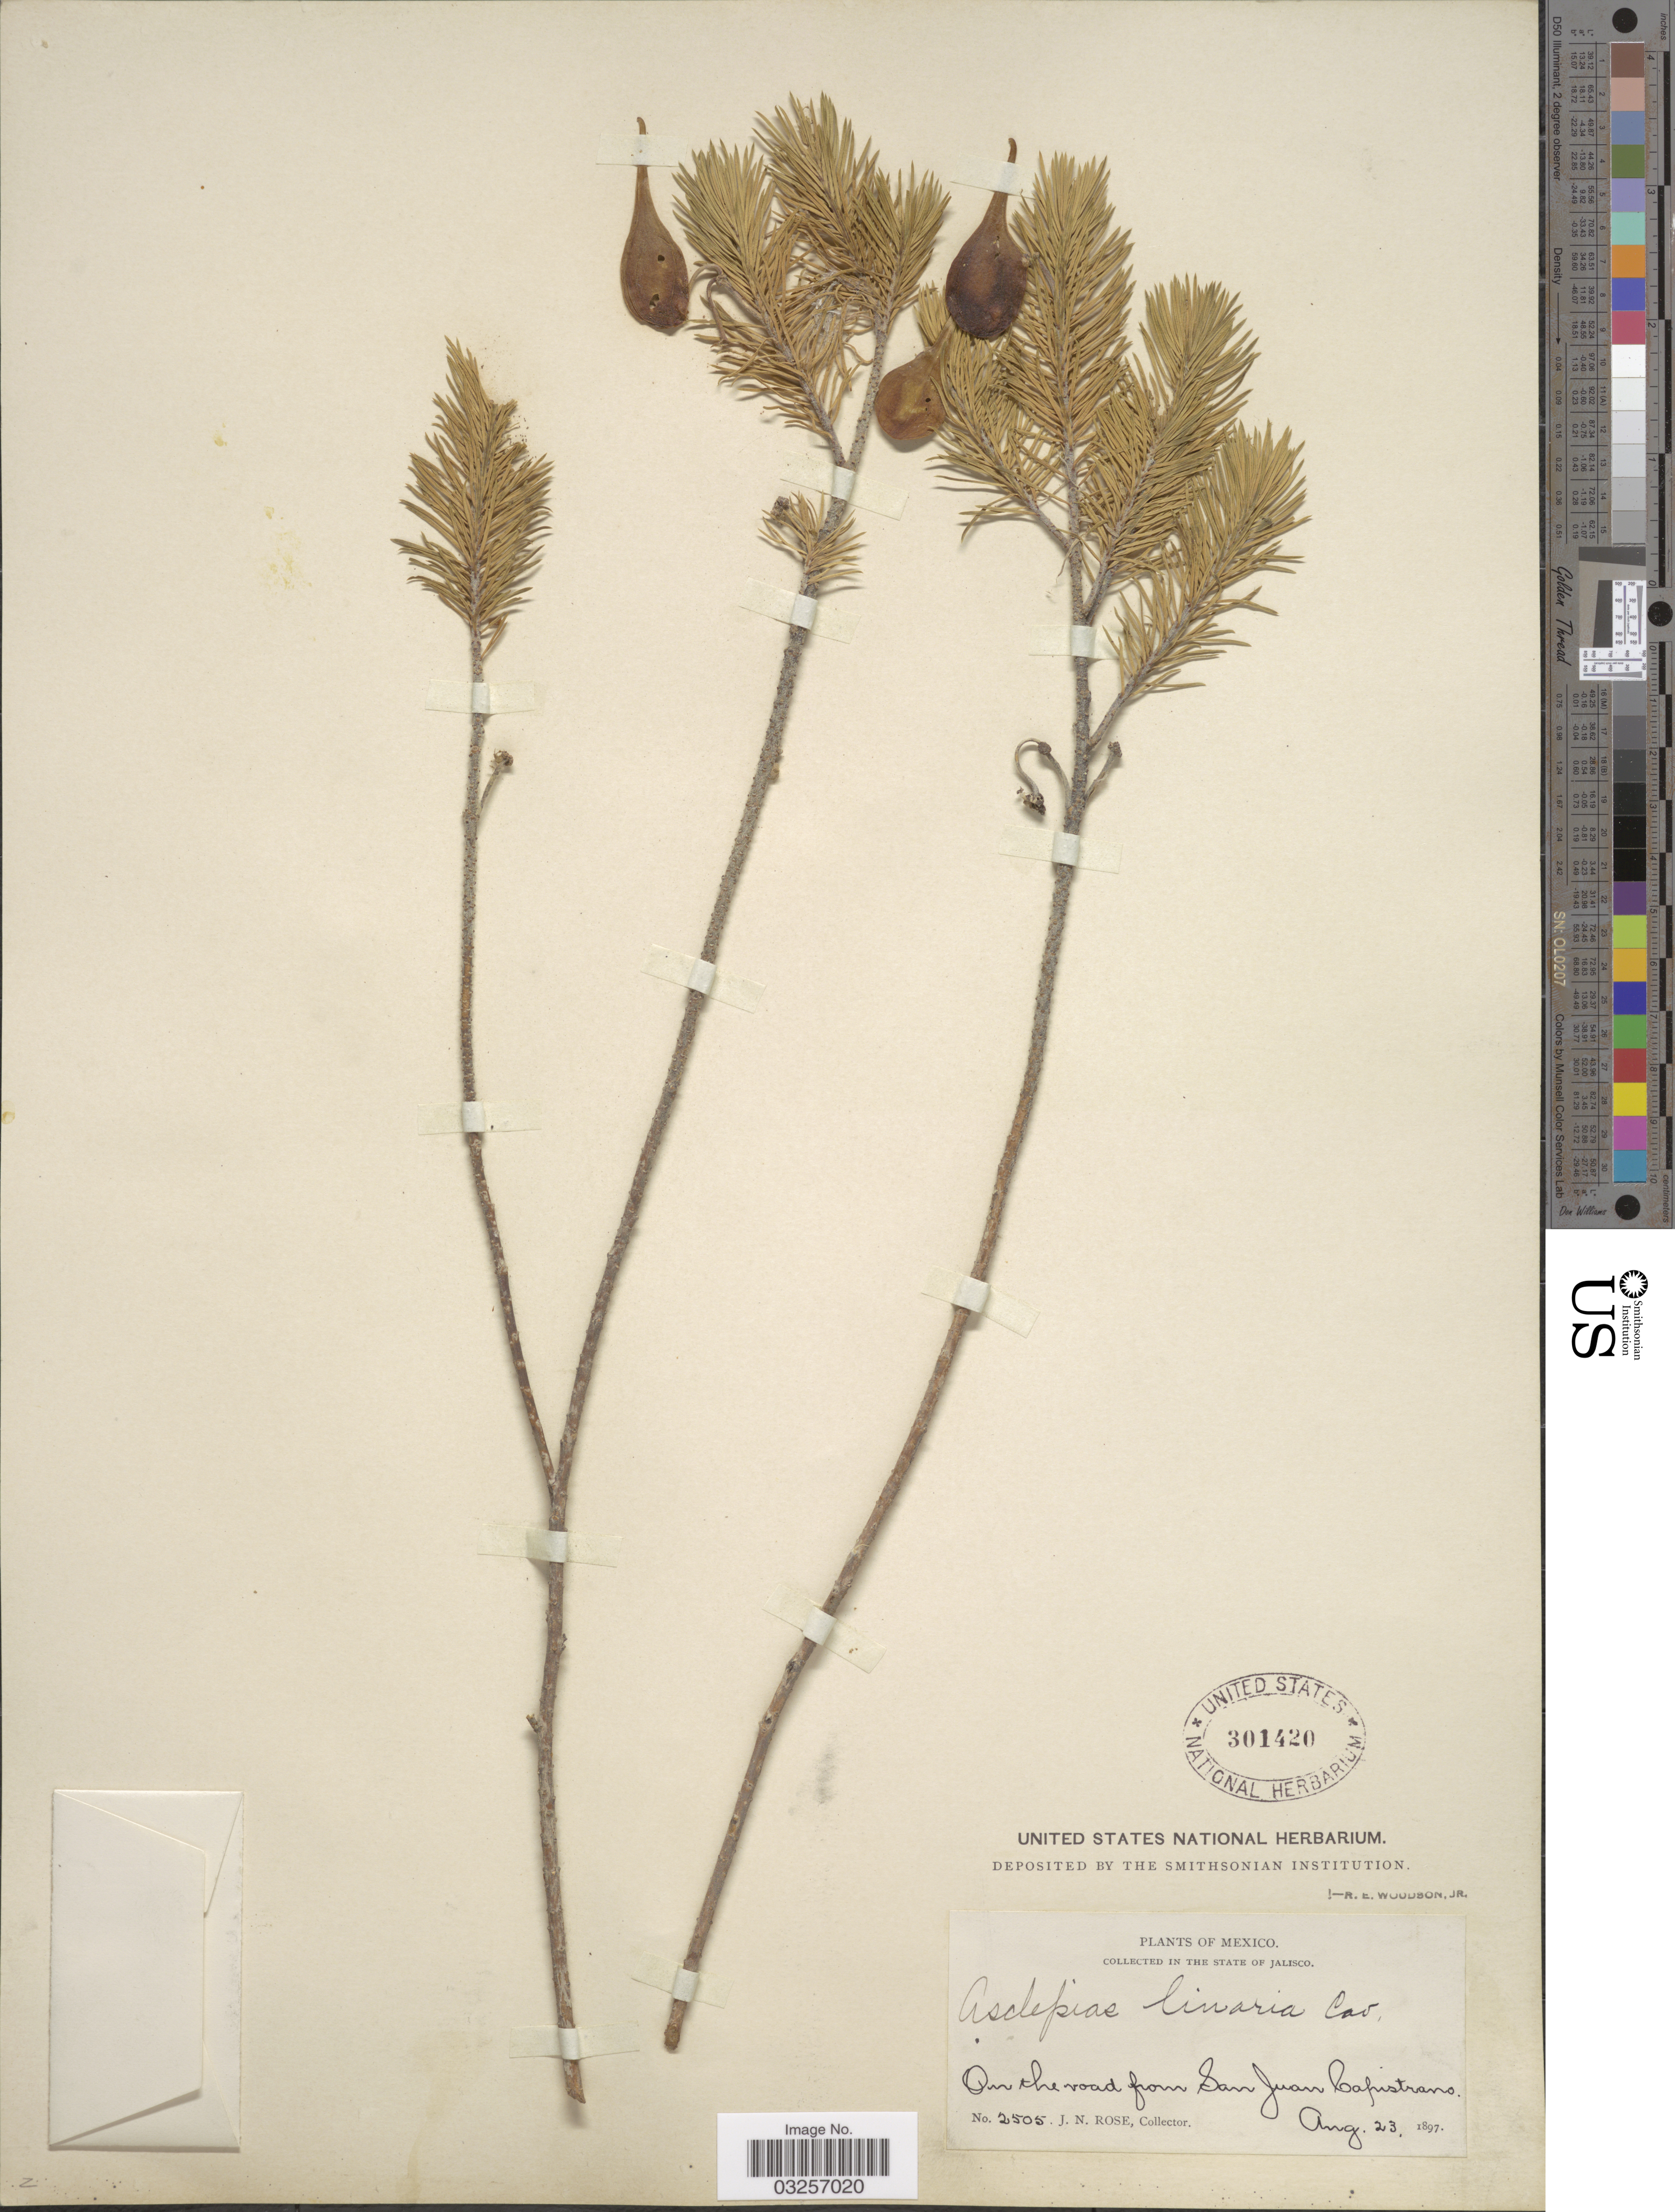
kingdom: Plantae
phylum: Tracheophyta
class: Magnoliopsida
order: Gentianales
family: Apocynaceae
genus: Asclepias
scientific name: Asclepias linaria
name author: Cav.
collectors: J. N. Rose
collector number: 2505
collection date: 1897-08-23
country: Mexico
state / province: Jalisco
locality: On the road from San Juan Capistrano.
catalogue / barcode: US 301420